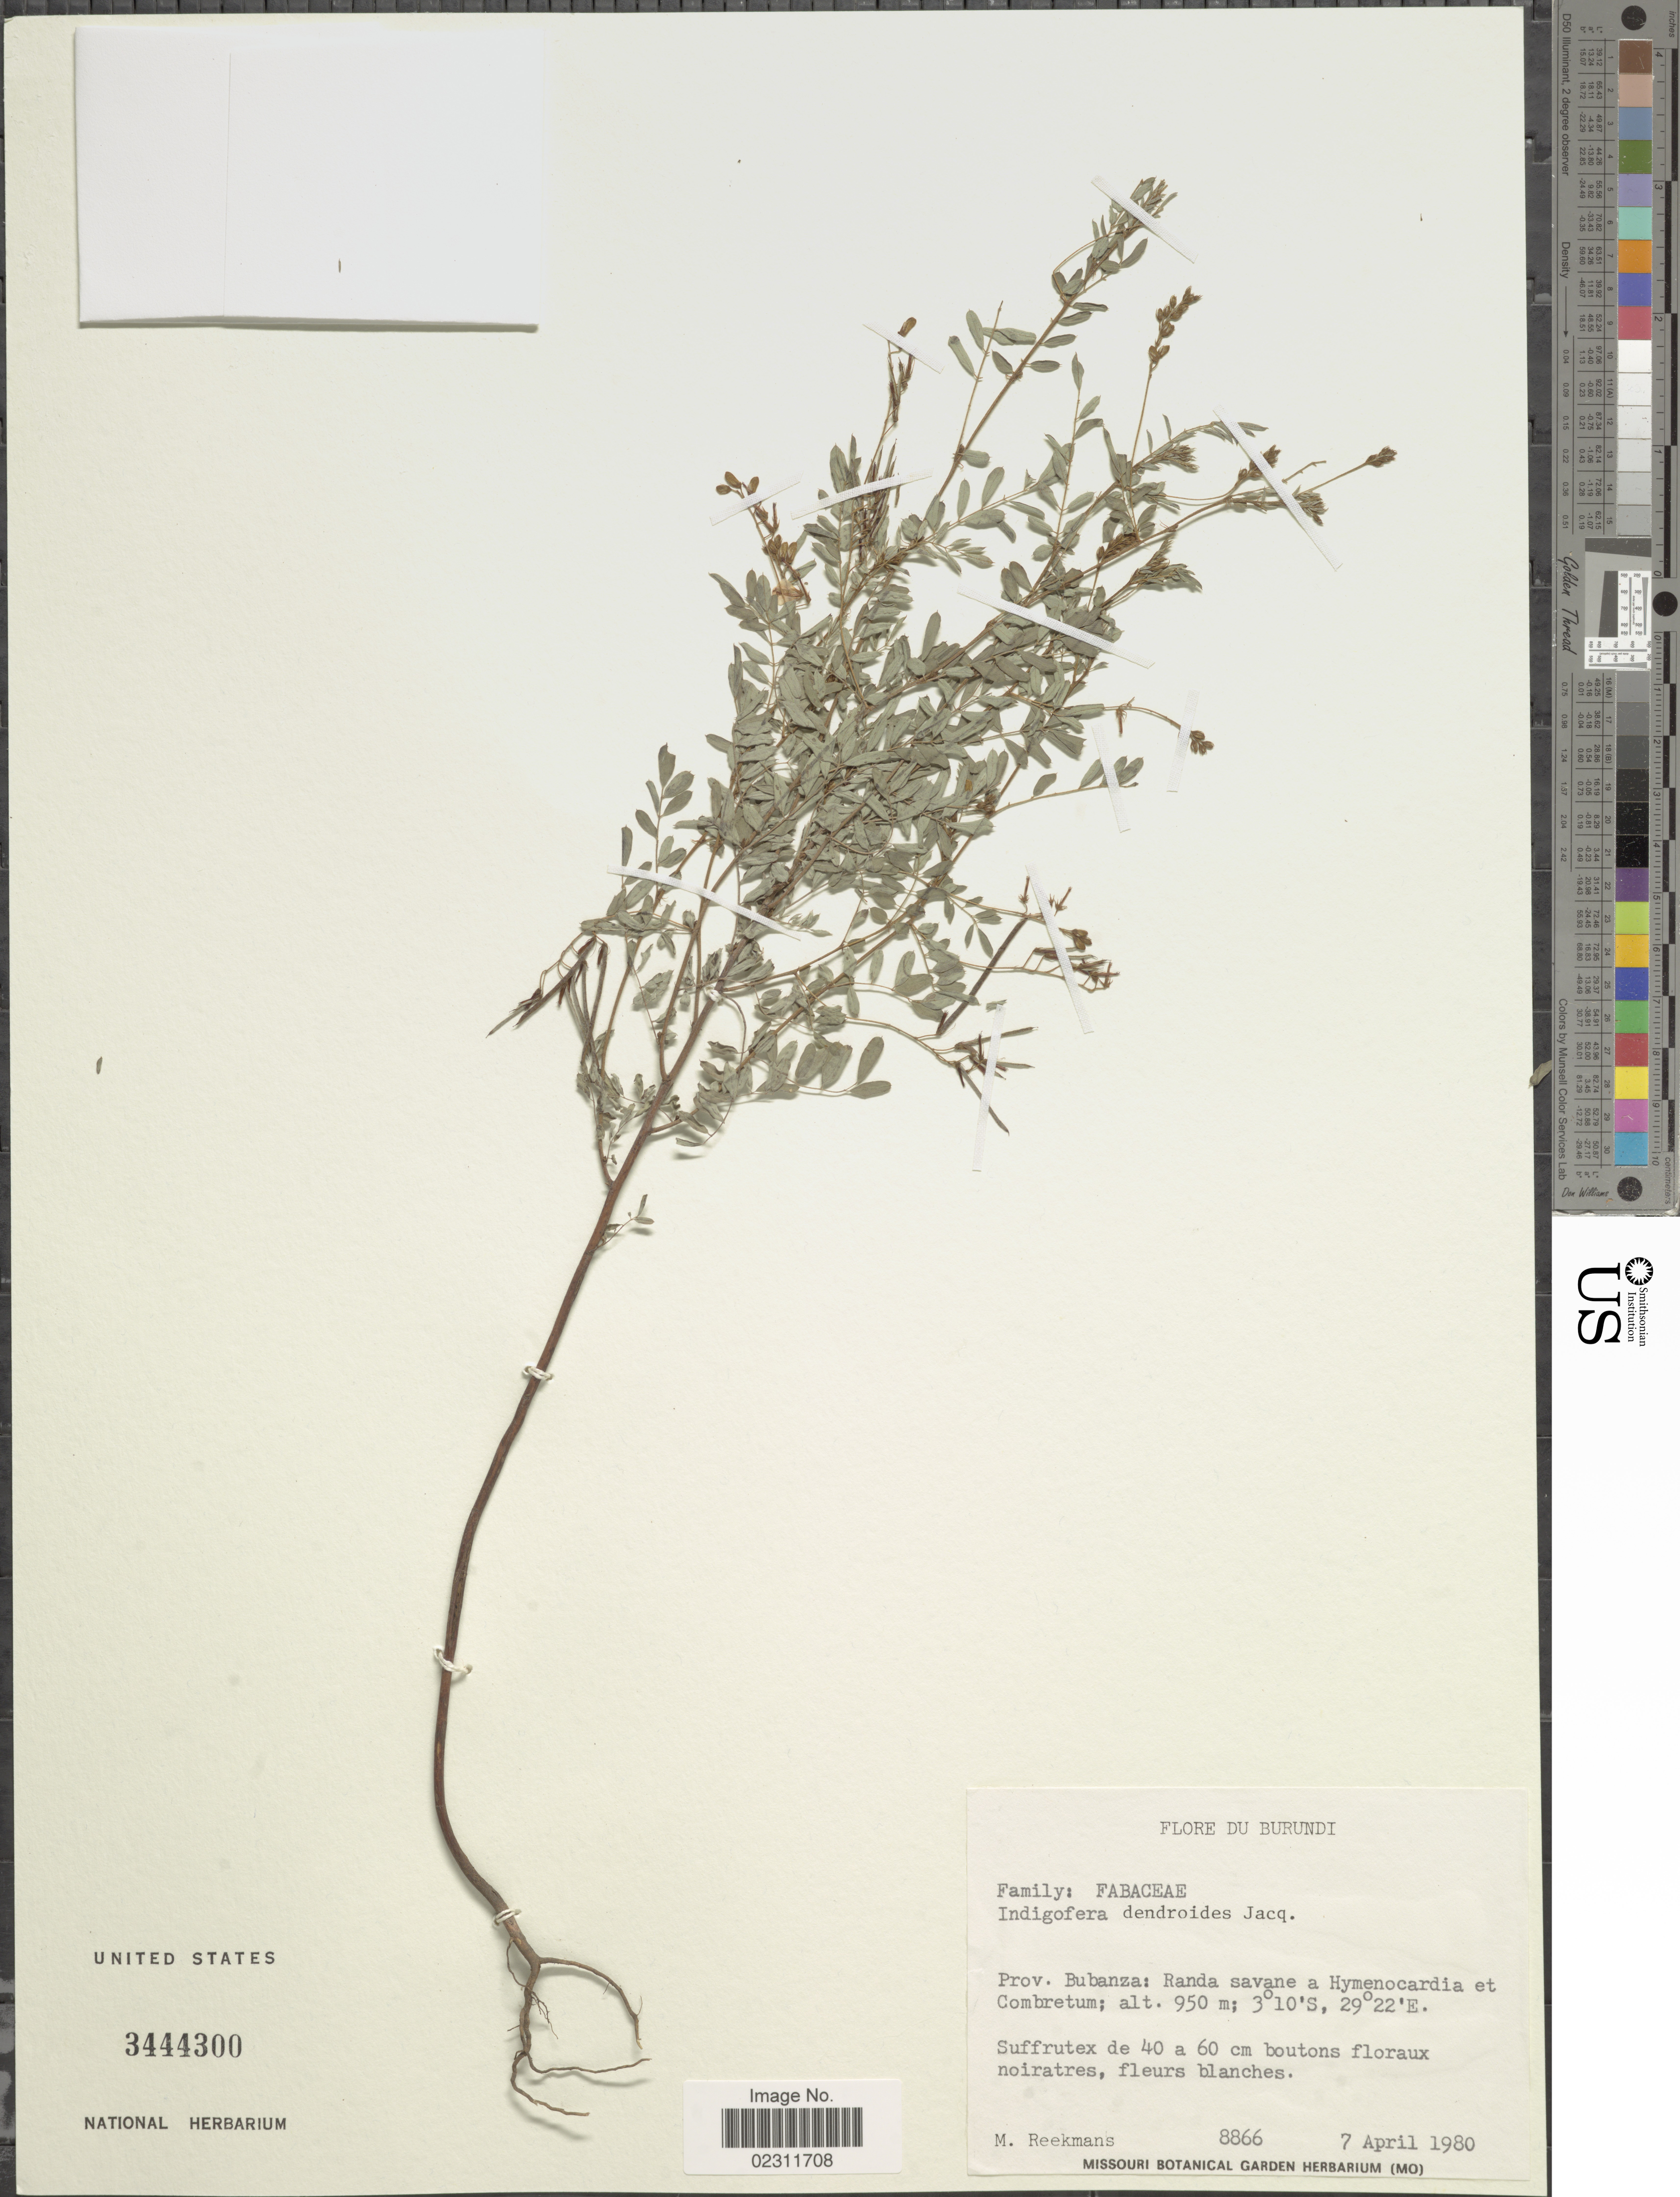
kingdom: Plantae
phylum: Tracheophyta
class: Magnoliopsida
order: Fabales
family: Fabaceae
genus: Indigofera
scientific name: Indigofera dendroides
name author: Jacq.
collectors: M. Reekmans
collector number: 8866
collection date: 1980-04-07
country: Burundi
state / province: Bubanza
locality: Randa savane a Hymenocardia et Combretum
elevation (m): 950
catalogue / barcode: US 3444300